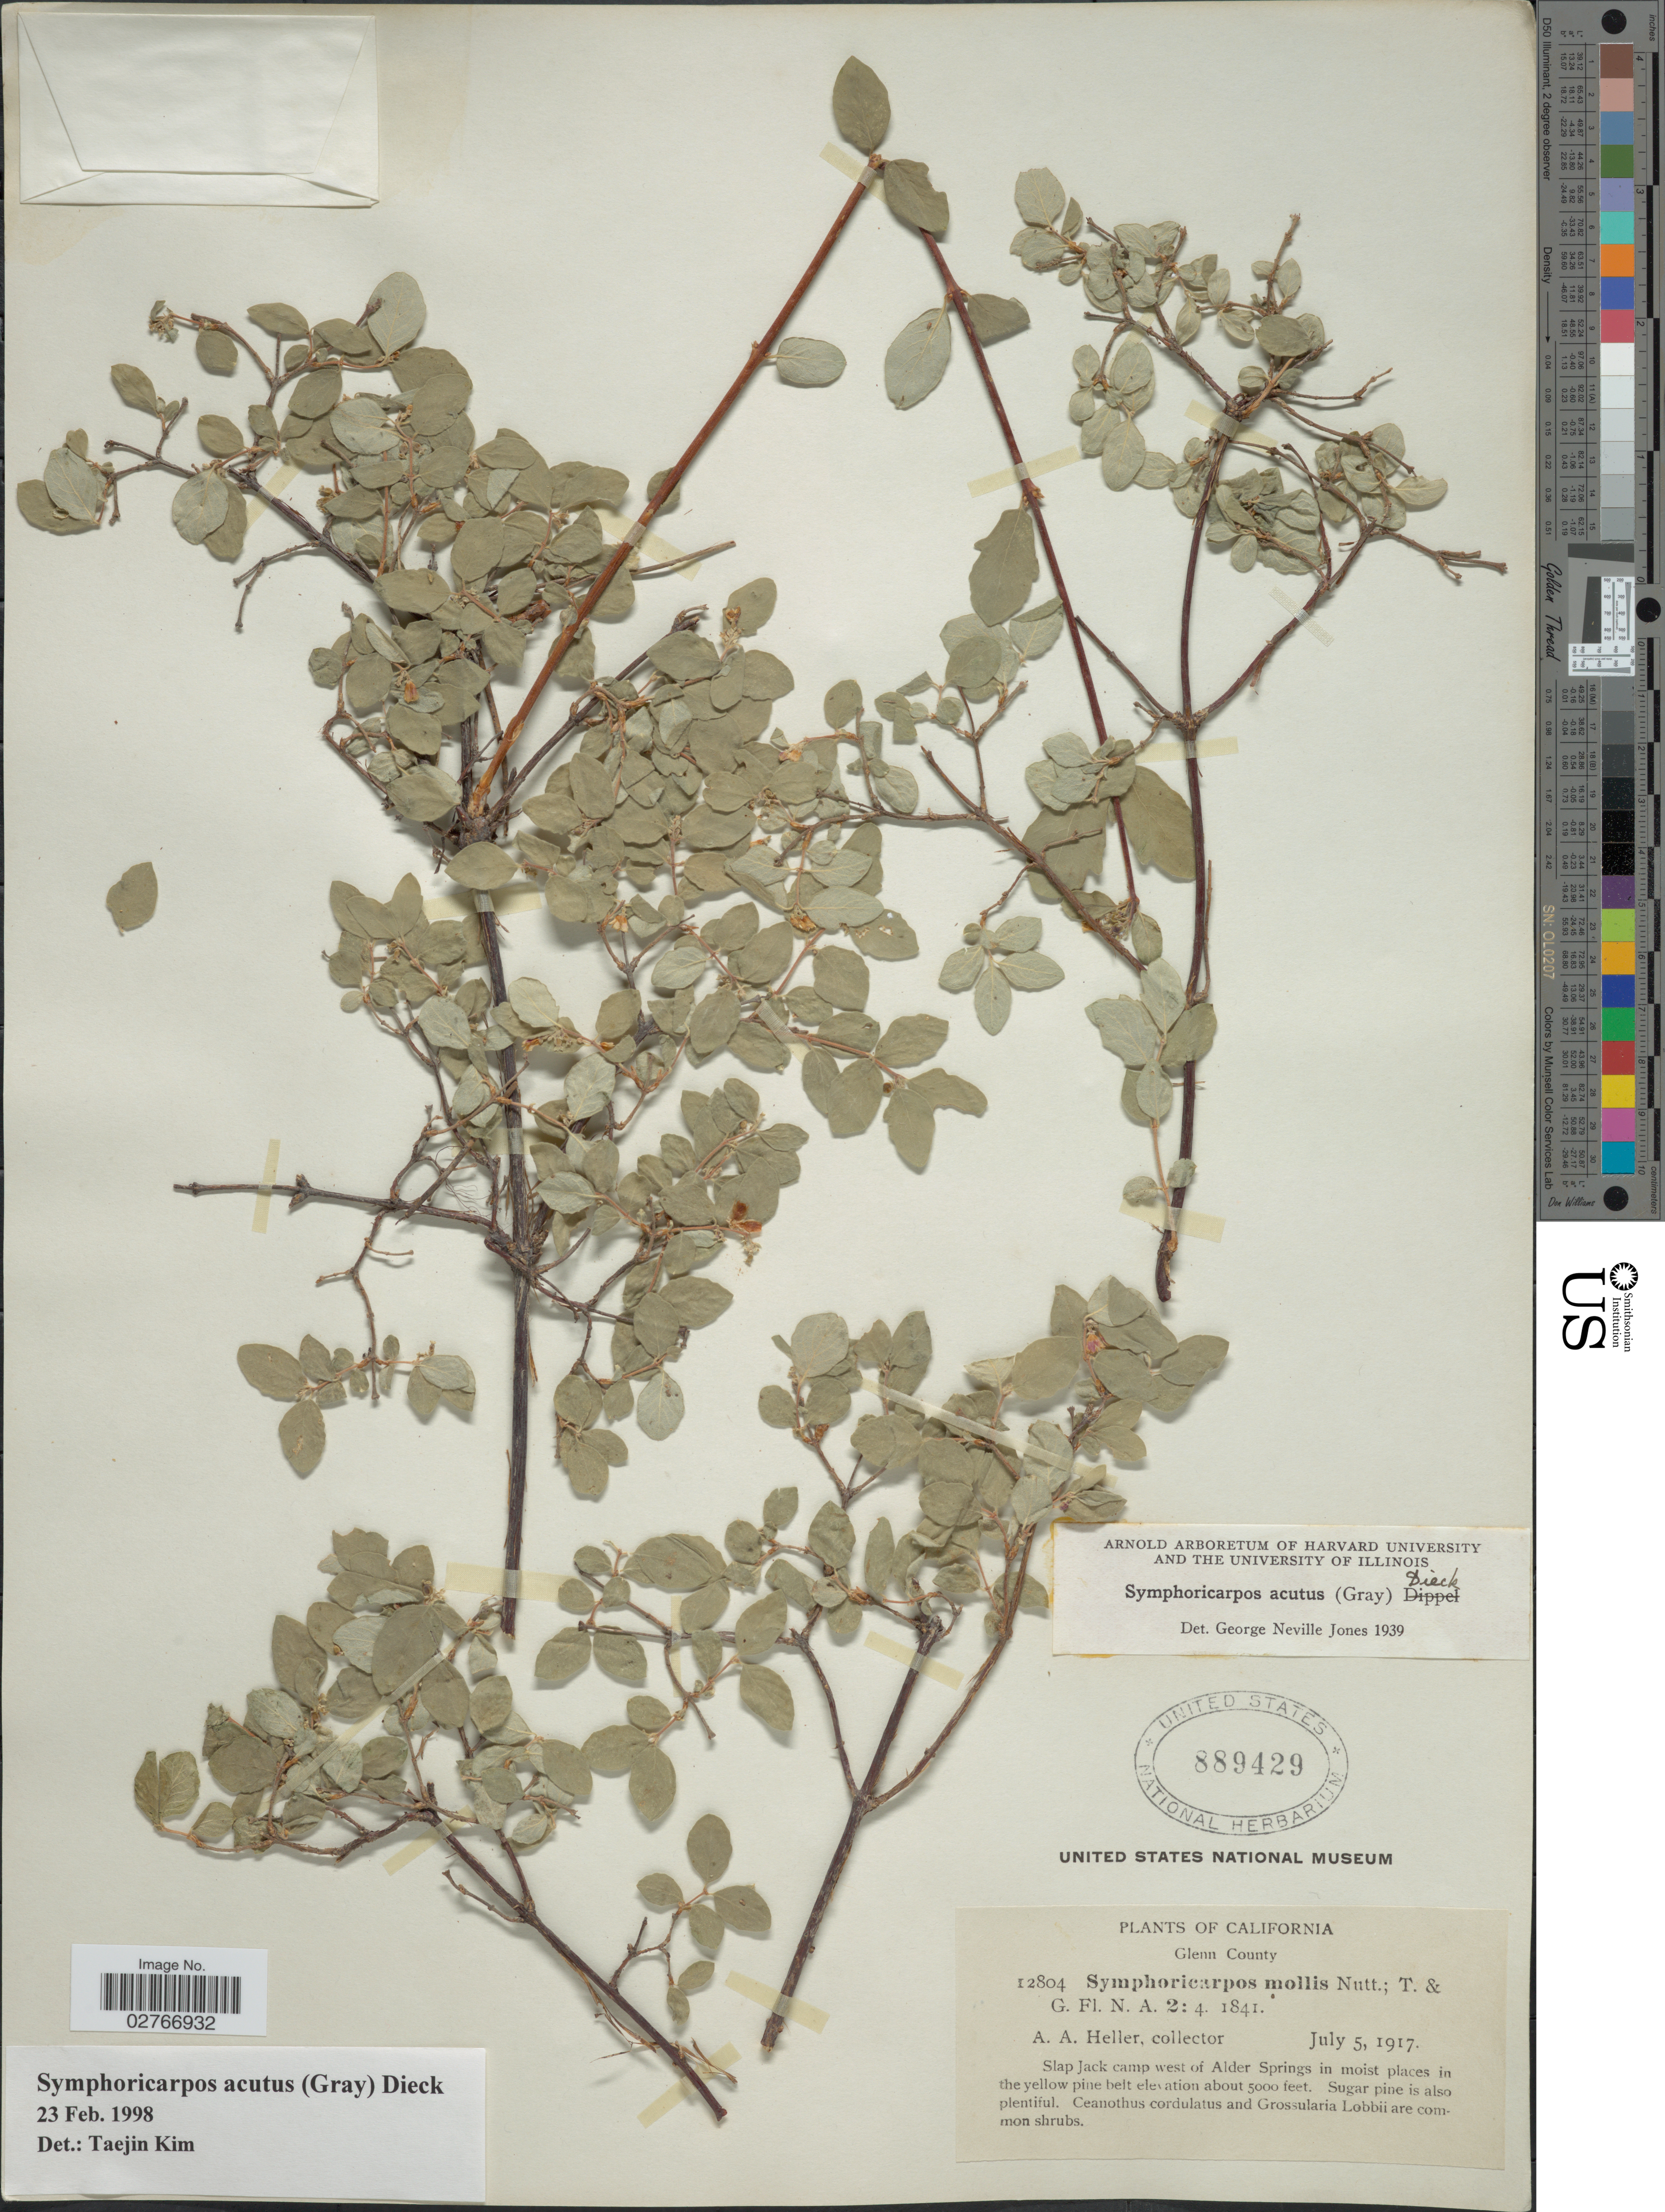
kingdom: Plantae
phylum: Tracheophyta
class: Magnoliopsida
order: Dipsacales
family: Caprifoliaceae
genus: Symphoricarpos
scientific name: Symphoricarpos acutus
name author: (A. Gray) Dieck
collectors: A. A. Heller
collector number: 12804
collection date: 1917-07-05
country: United States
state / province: California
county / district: Glenn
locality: Glenn County. Slap Jack camp west of Alder Springs in moist places in the yellow pine belt.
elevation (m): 1524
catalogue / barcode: US 889429